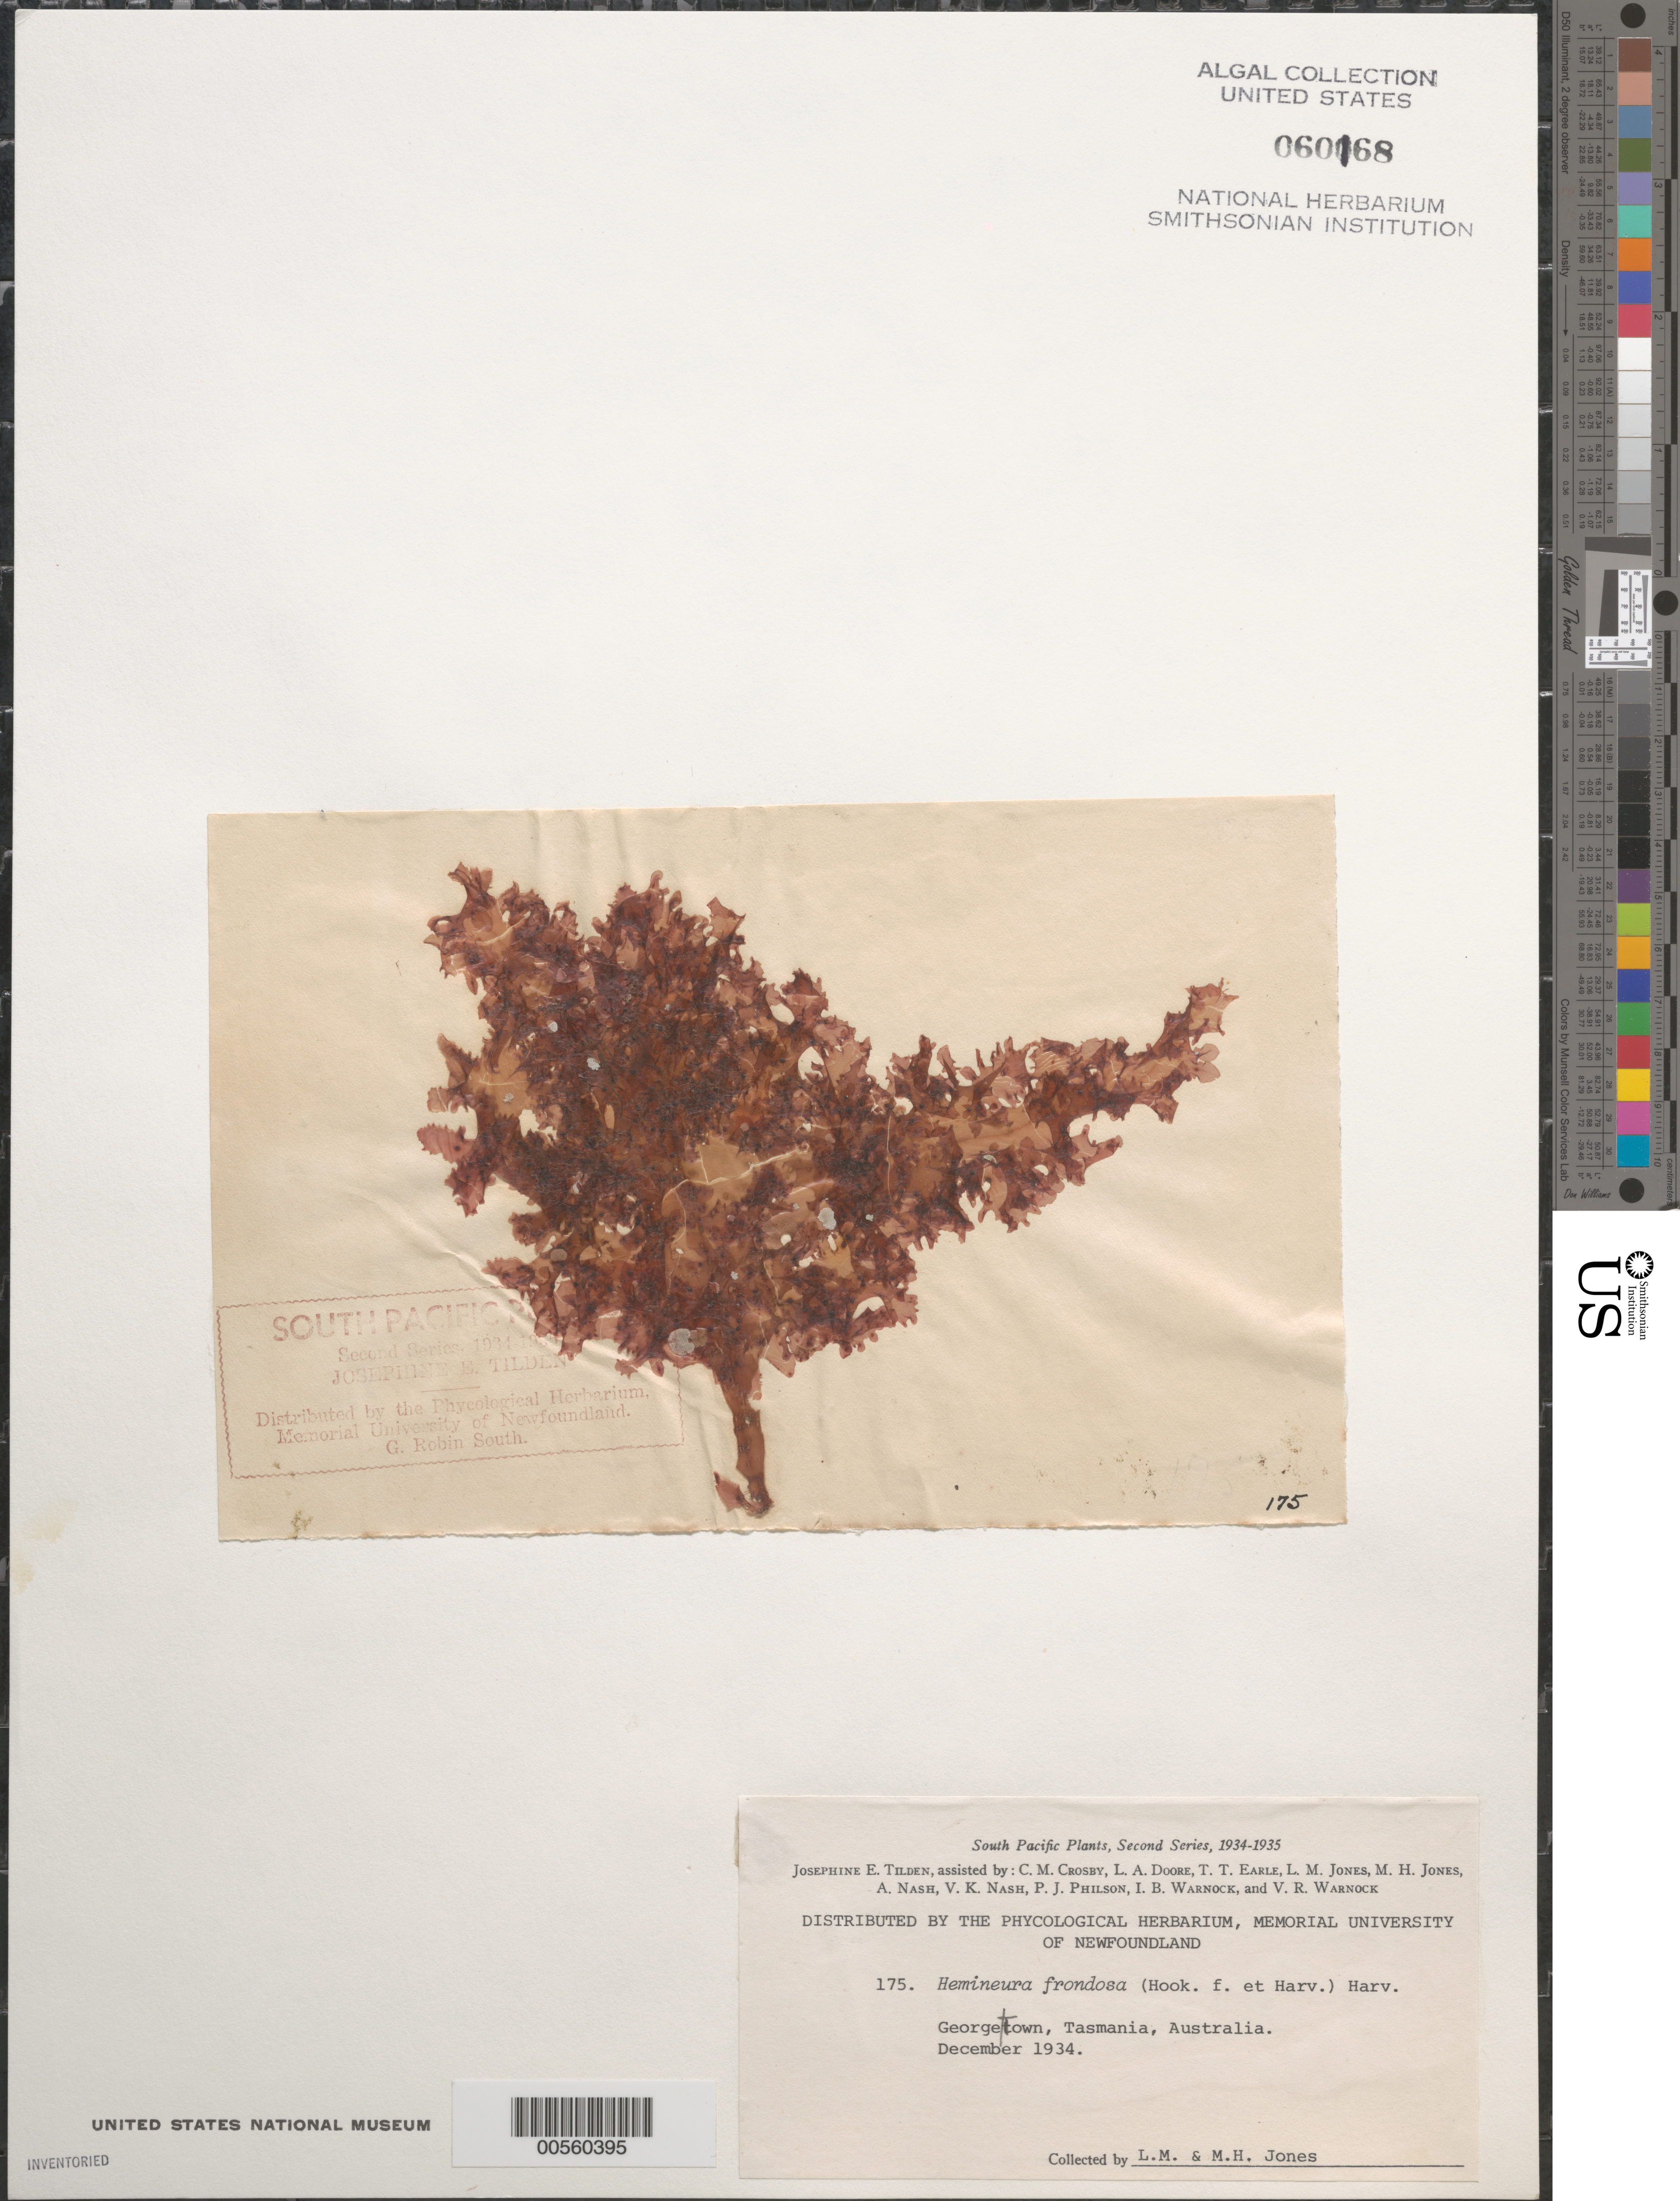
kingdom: Plantae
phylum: Rhodophyta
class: Florideophyceae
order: Ceramiales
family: Delesseriaceae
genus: Hemineura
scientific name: Hemineura frondosa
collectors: L. M. Jones & M. H. Jones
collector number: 175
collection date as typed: Dec 1934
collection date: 1934-12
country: Australia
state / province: Tasmania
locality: George Town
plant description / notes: Tilden, South Pacific Plants, Second Series, 1934-1935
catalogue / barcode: US 60168